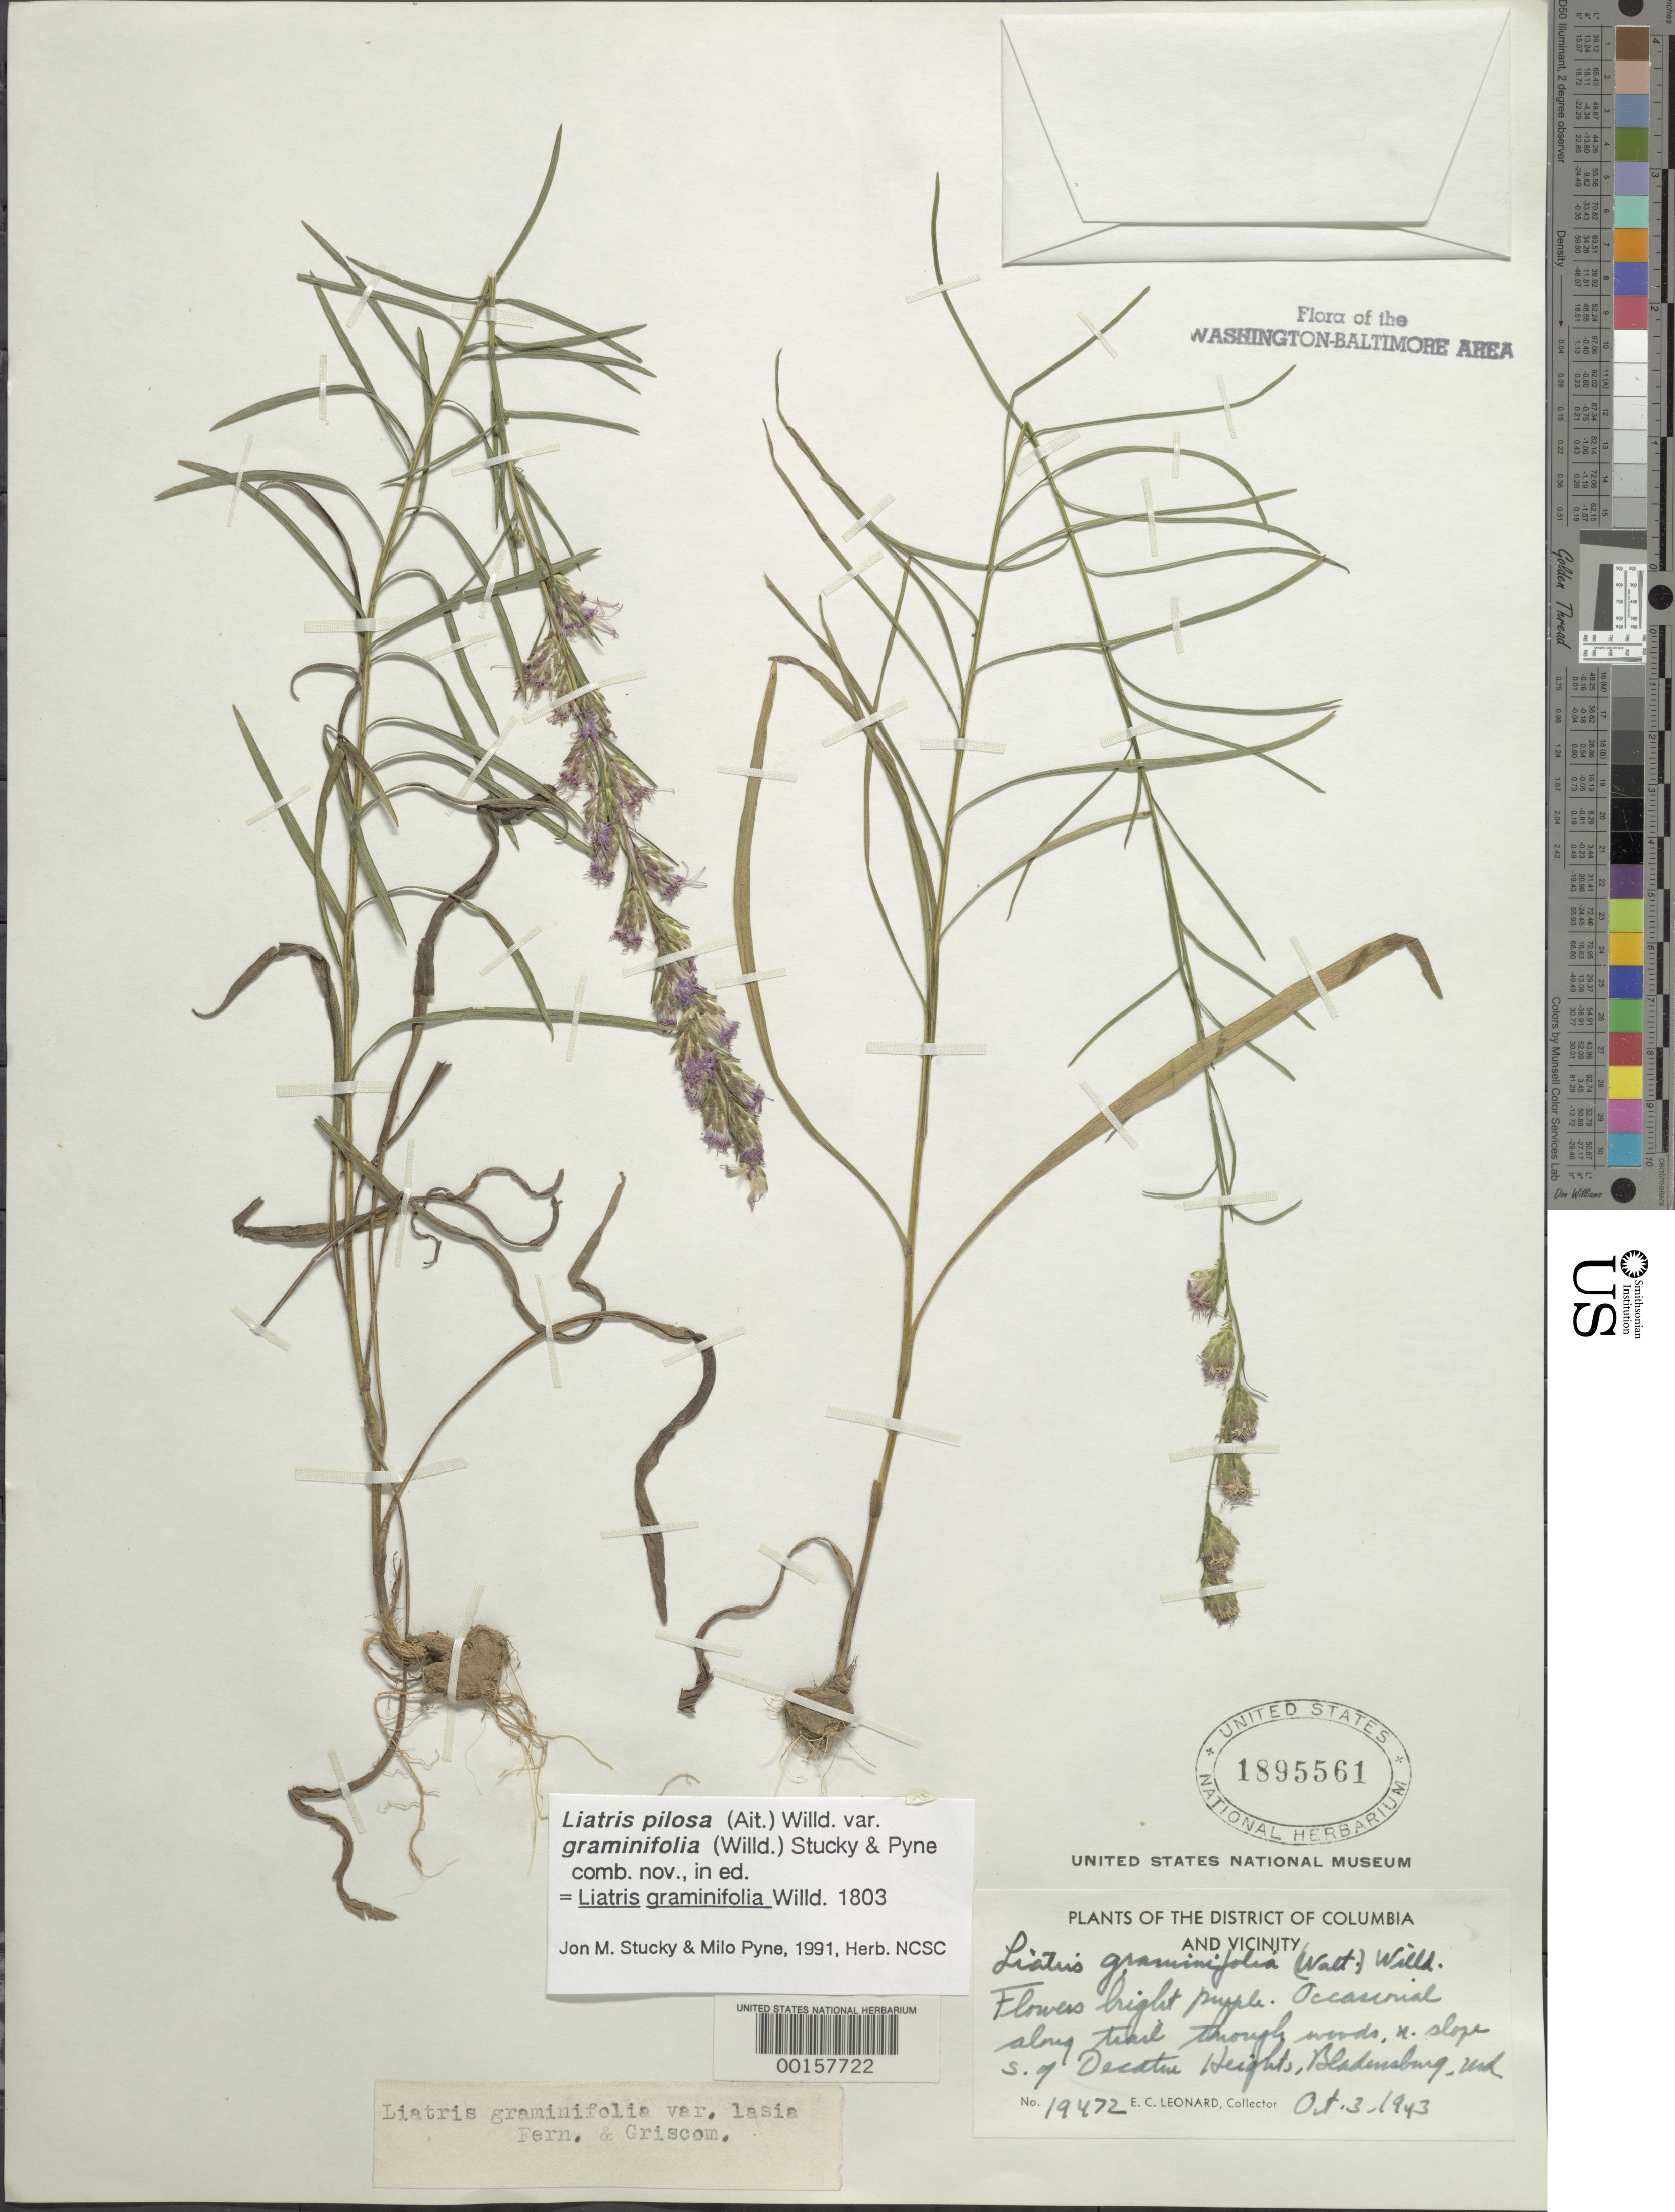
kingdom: Plantae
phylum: Tracheophyta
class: Magnoliopsida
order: Asterales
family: Asteraceae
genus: Liatris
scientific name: Liatris pilosa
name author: (Aiton) Willd.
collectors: E. C. Leonard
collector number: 19472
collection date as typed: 03 Oct 1943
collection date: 1943-10-03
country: United States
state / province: Maryland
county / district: Prince George's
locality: South of Decatur Heights, Bladensburg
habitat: Trail through woods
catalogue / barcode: US 1895561